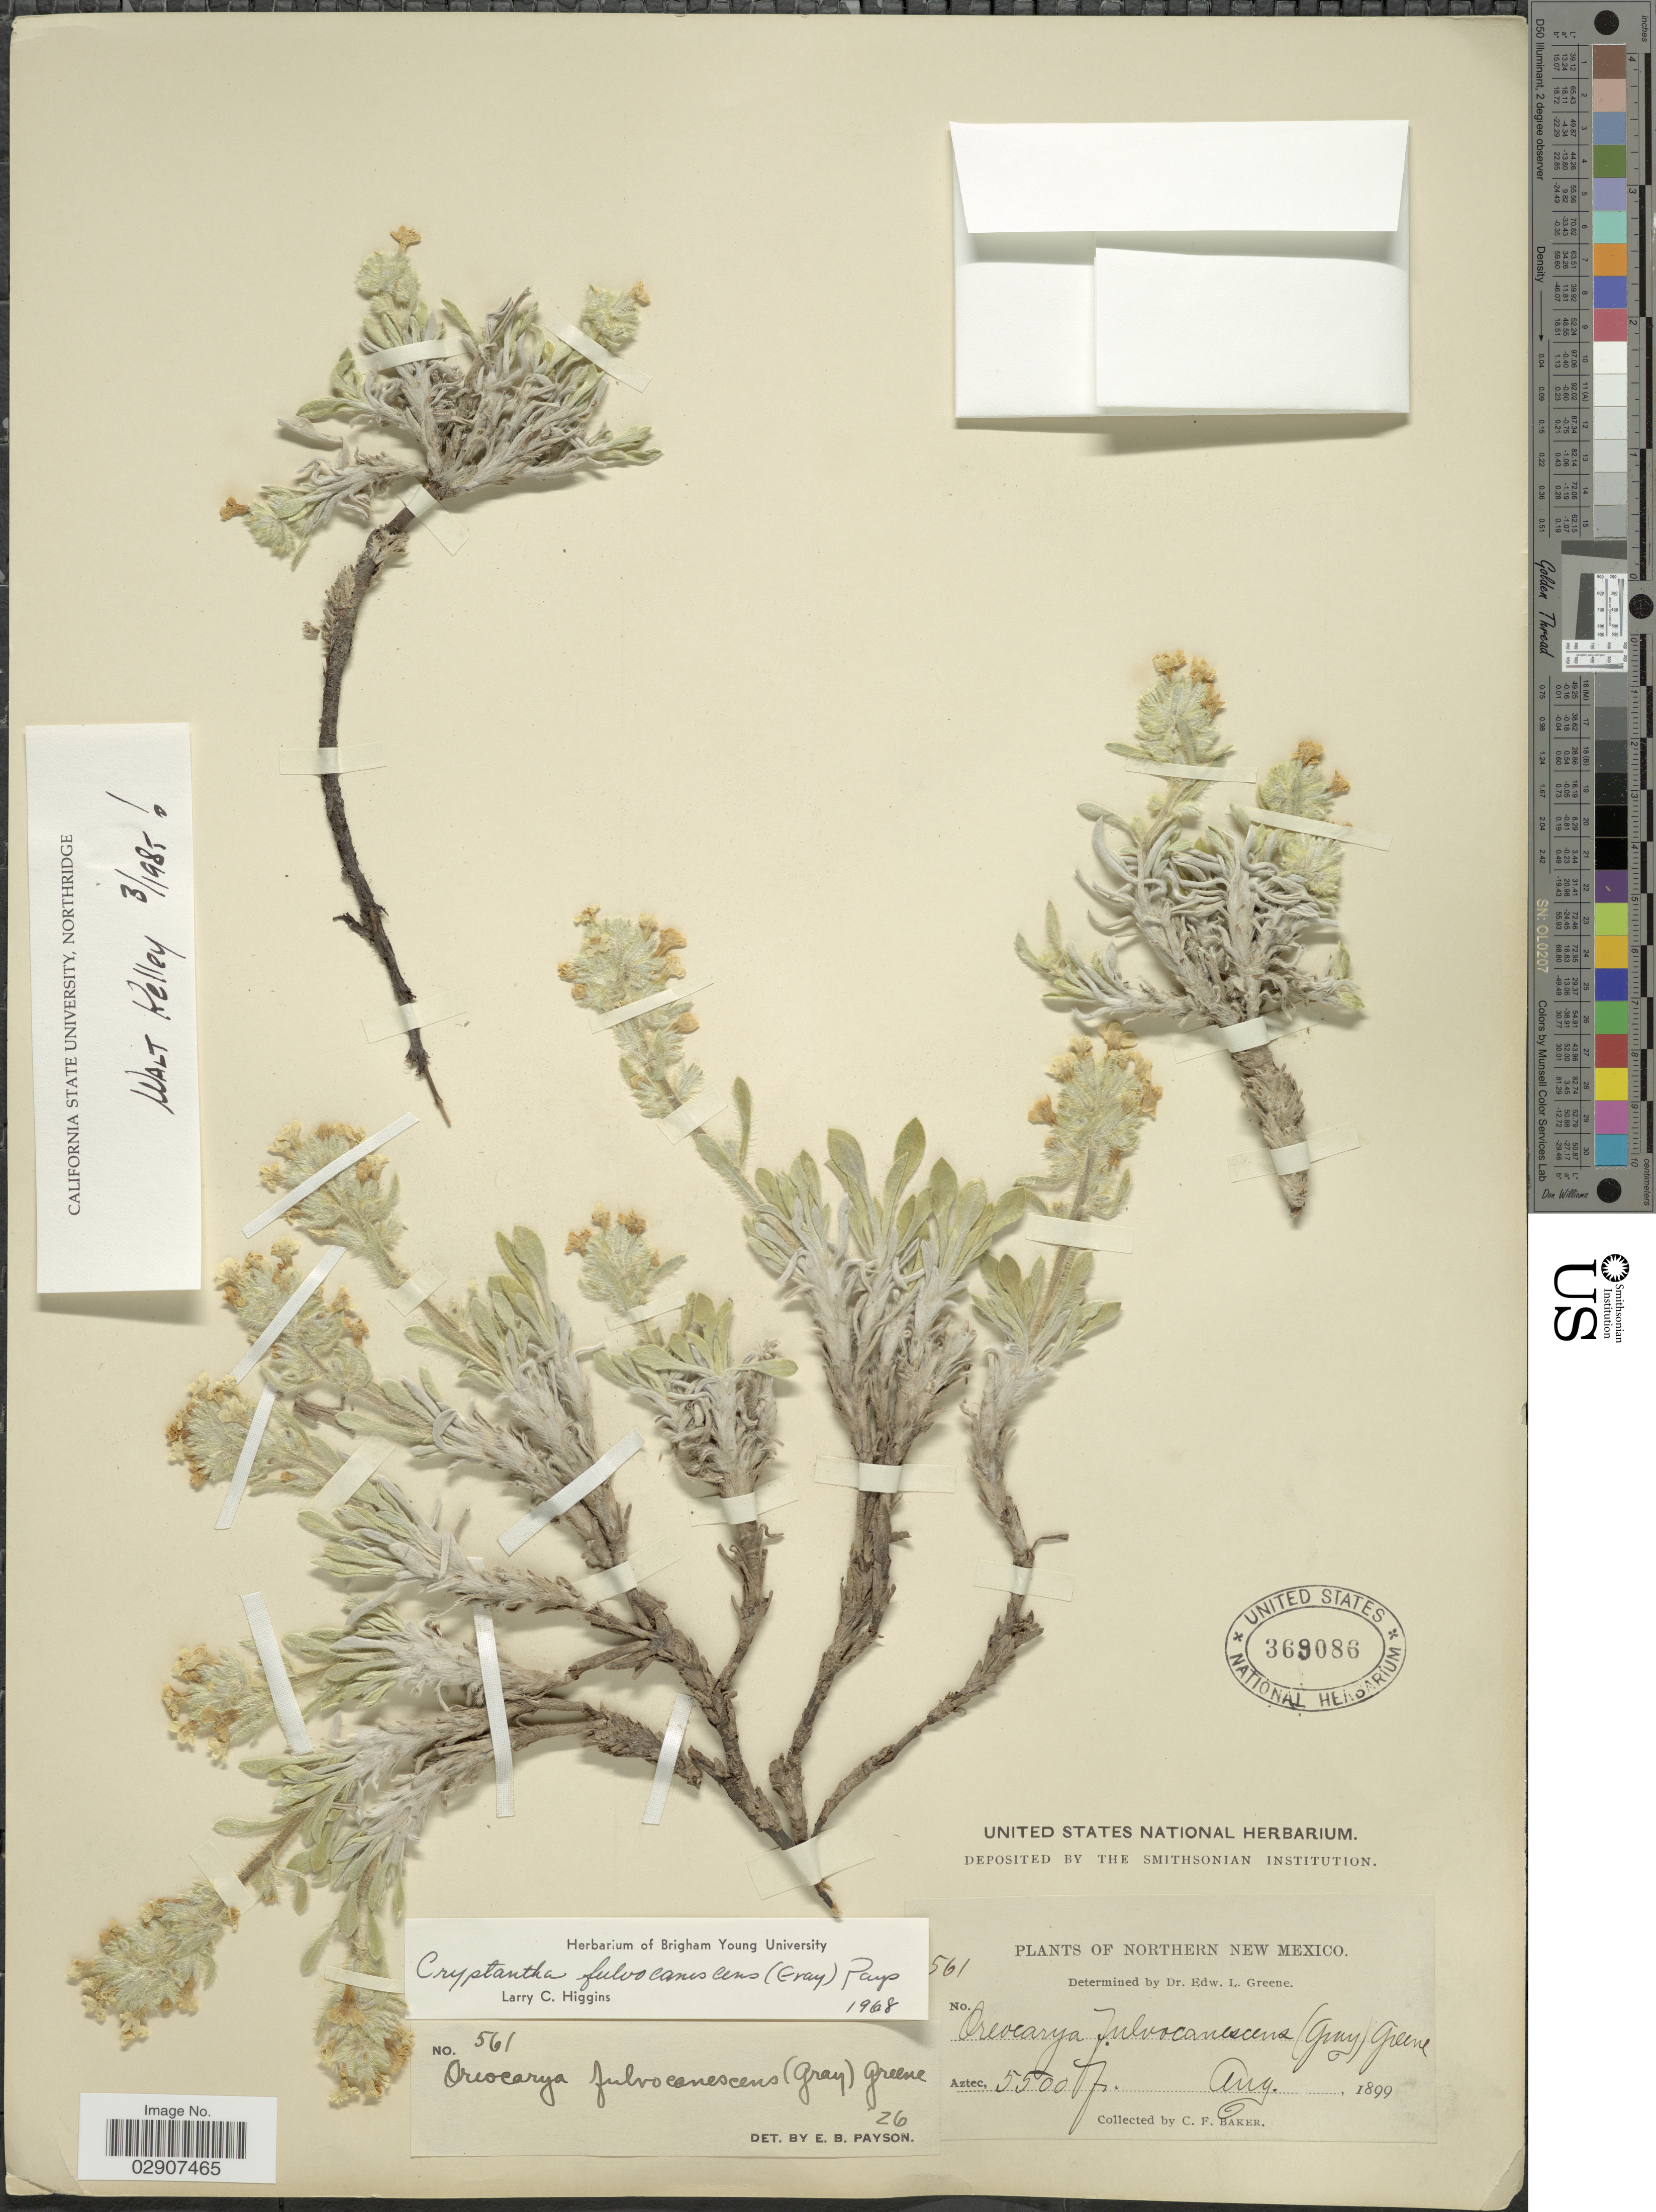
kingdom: Plantae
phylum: Tracheophyta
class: Magnoliopsida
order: Boraginales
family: Boraginaceae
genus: Cryptantha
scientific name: Cryptantha fulvocanescens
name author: (S. Watson) Payson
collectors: C. F. Baker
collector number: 561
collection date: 1899-08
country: United States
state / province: New Mexico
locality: Northern New Mexico.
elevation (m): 1676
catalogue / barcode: US 369086